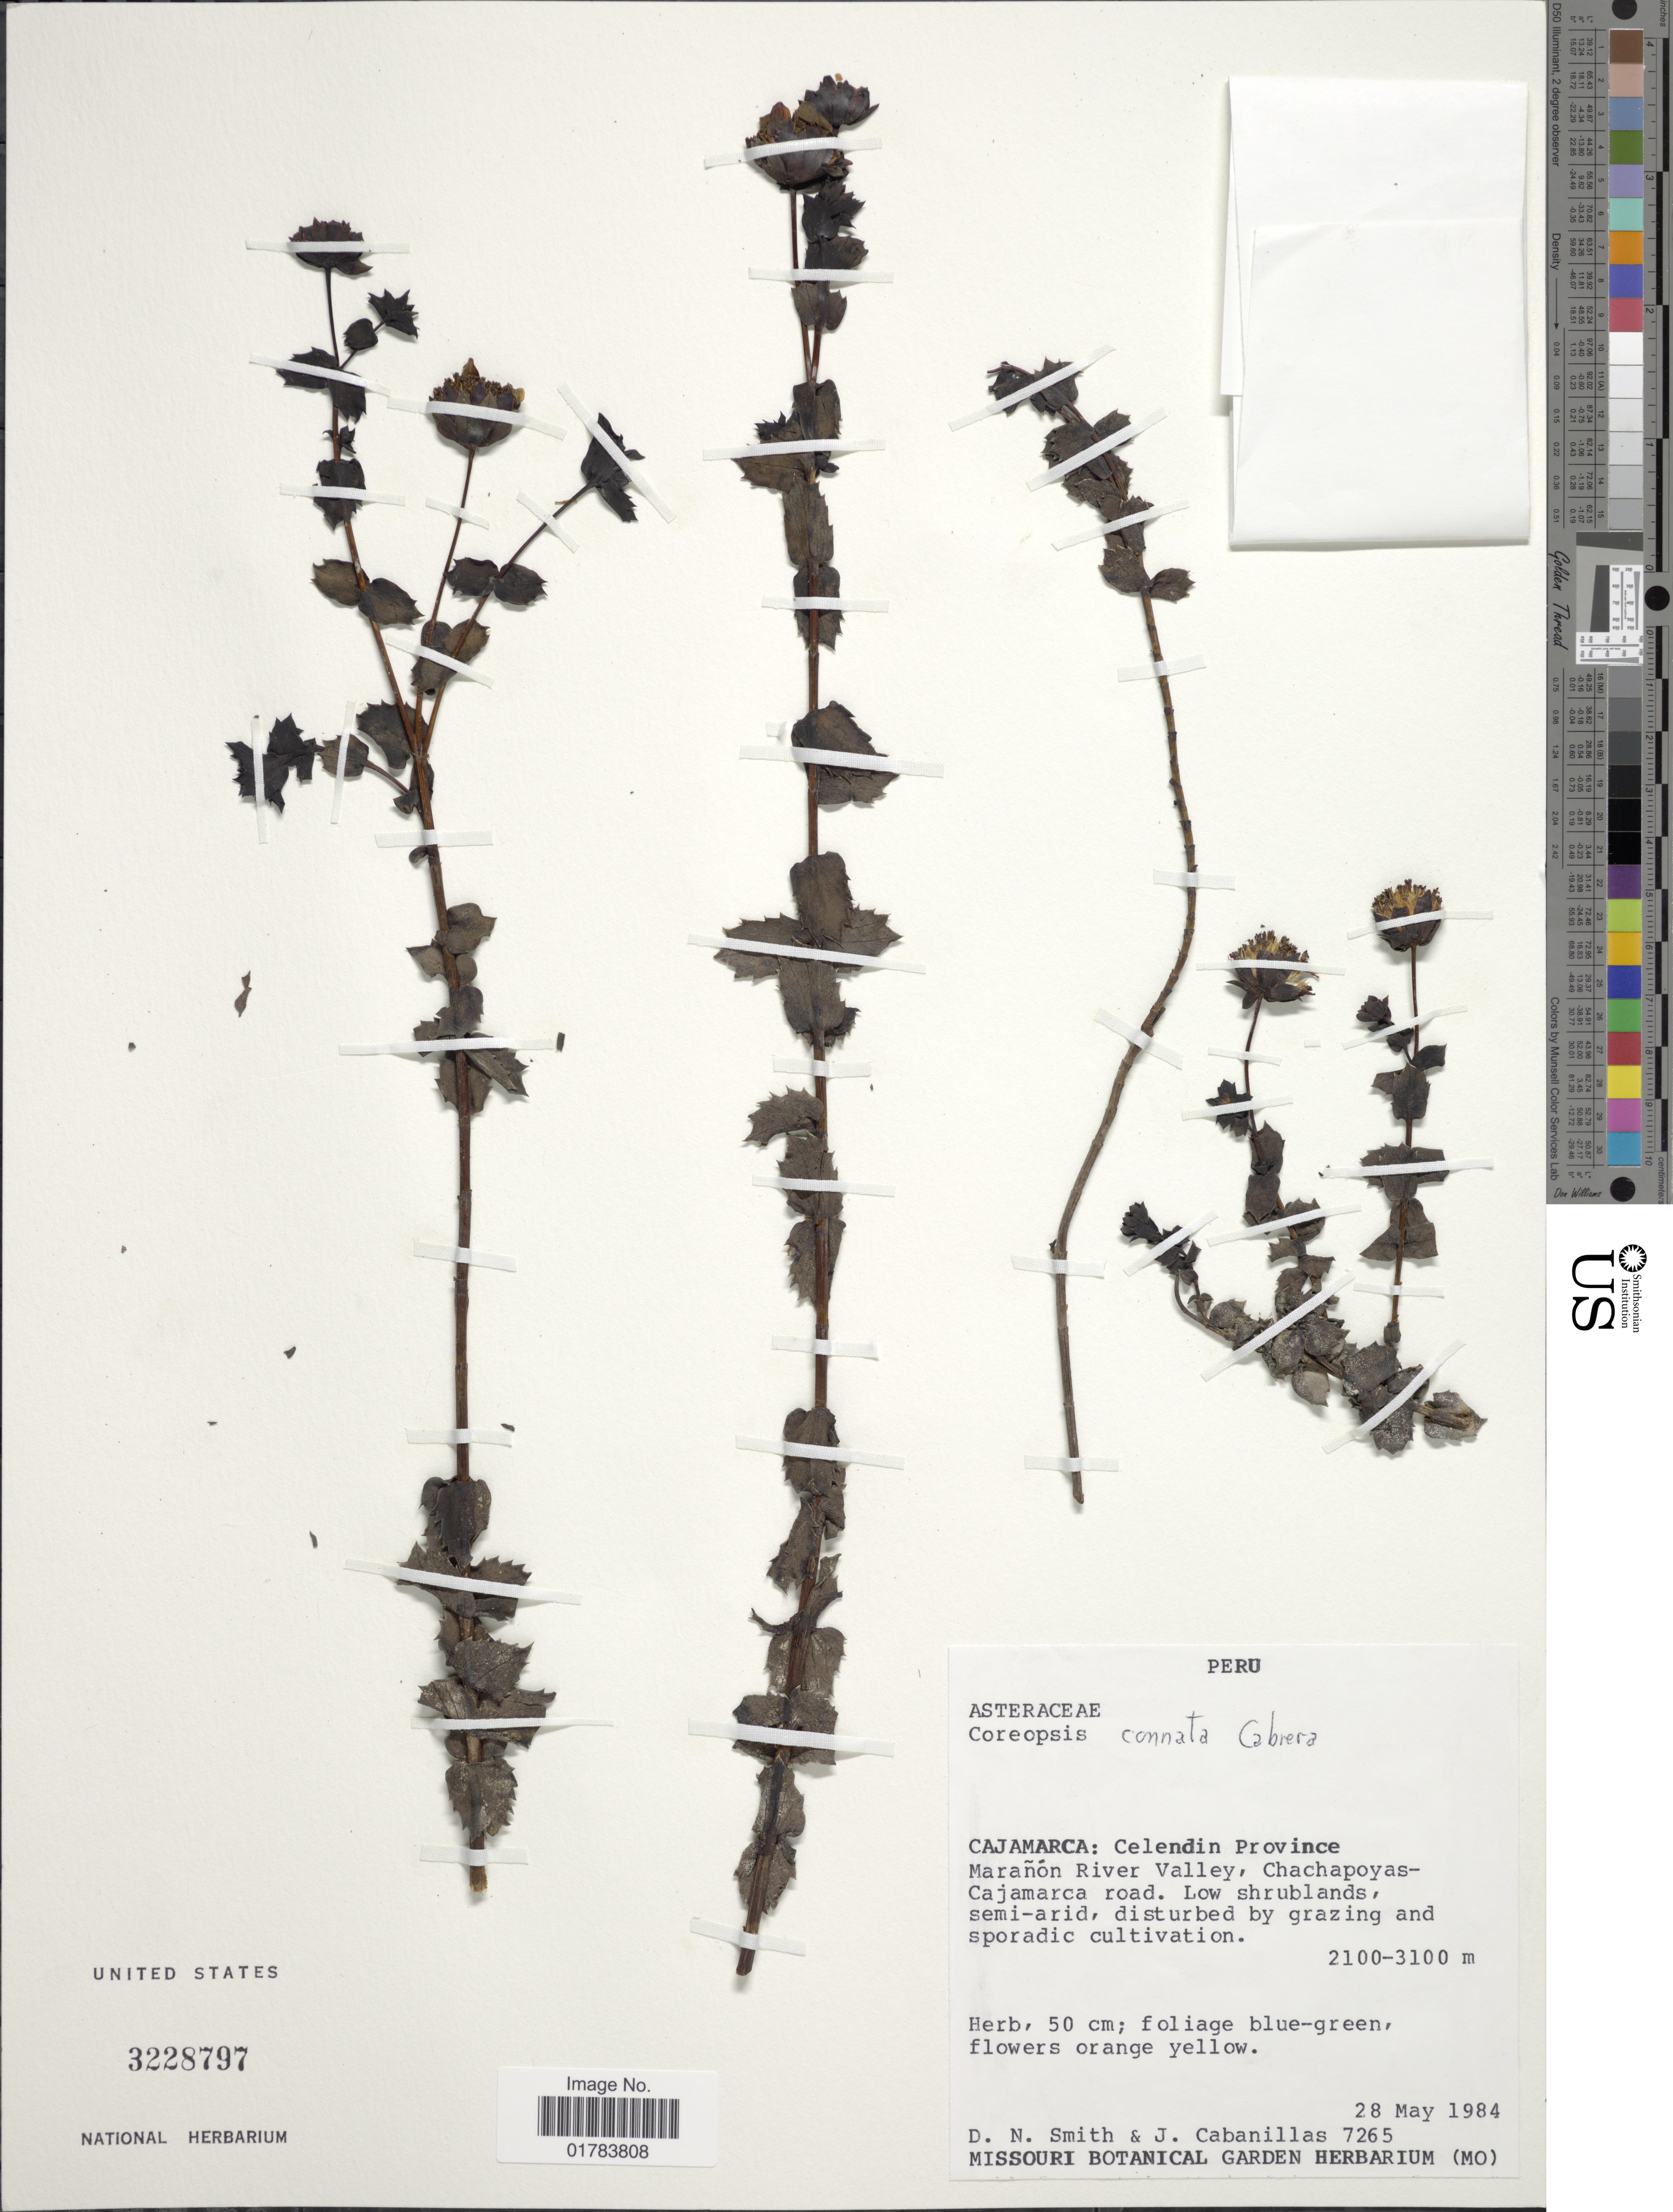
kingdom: Plantae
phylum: Tracheophyta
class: Magnoliopsida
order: Asterales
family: Asteraceae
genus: Coreopsis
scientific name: Coreopsis connata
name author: Cabrera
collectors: D. Smith & J. Cabanillas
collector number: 7265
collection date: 1984-05-28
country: Peru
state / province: Cajamarca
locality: Celendin Province, Maranon River Valley, Chachapoyas-Cajamarca road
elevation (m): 2100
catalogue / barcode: US 3228797